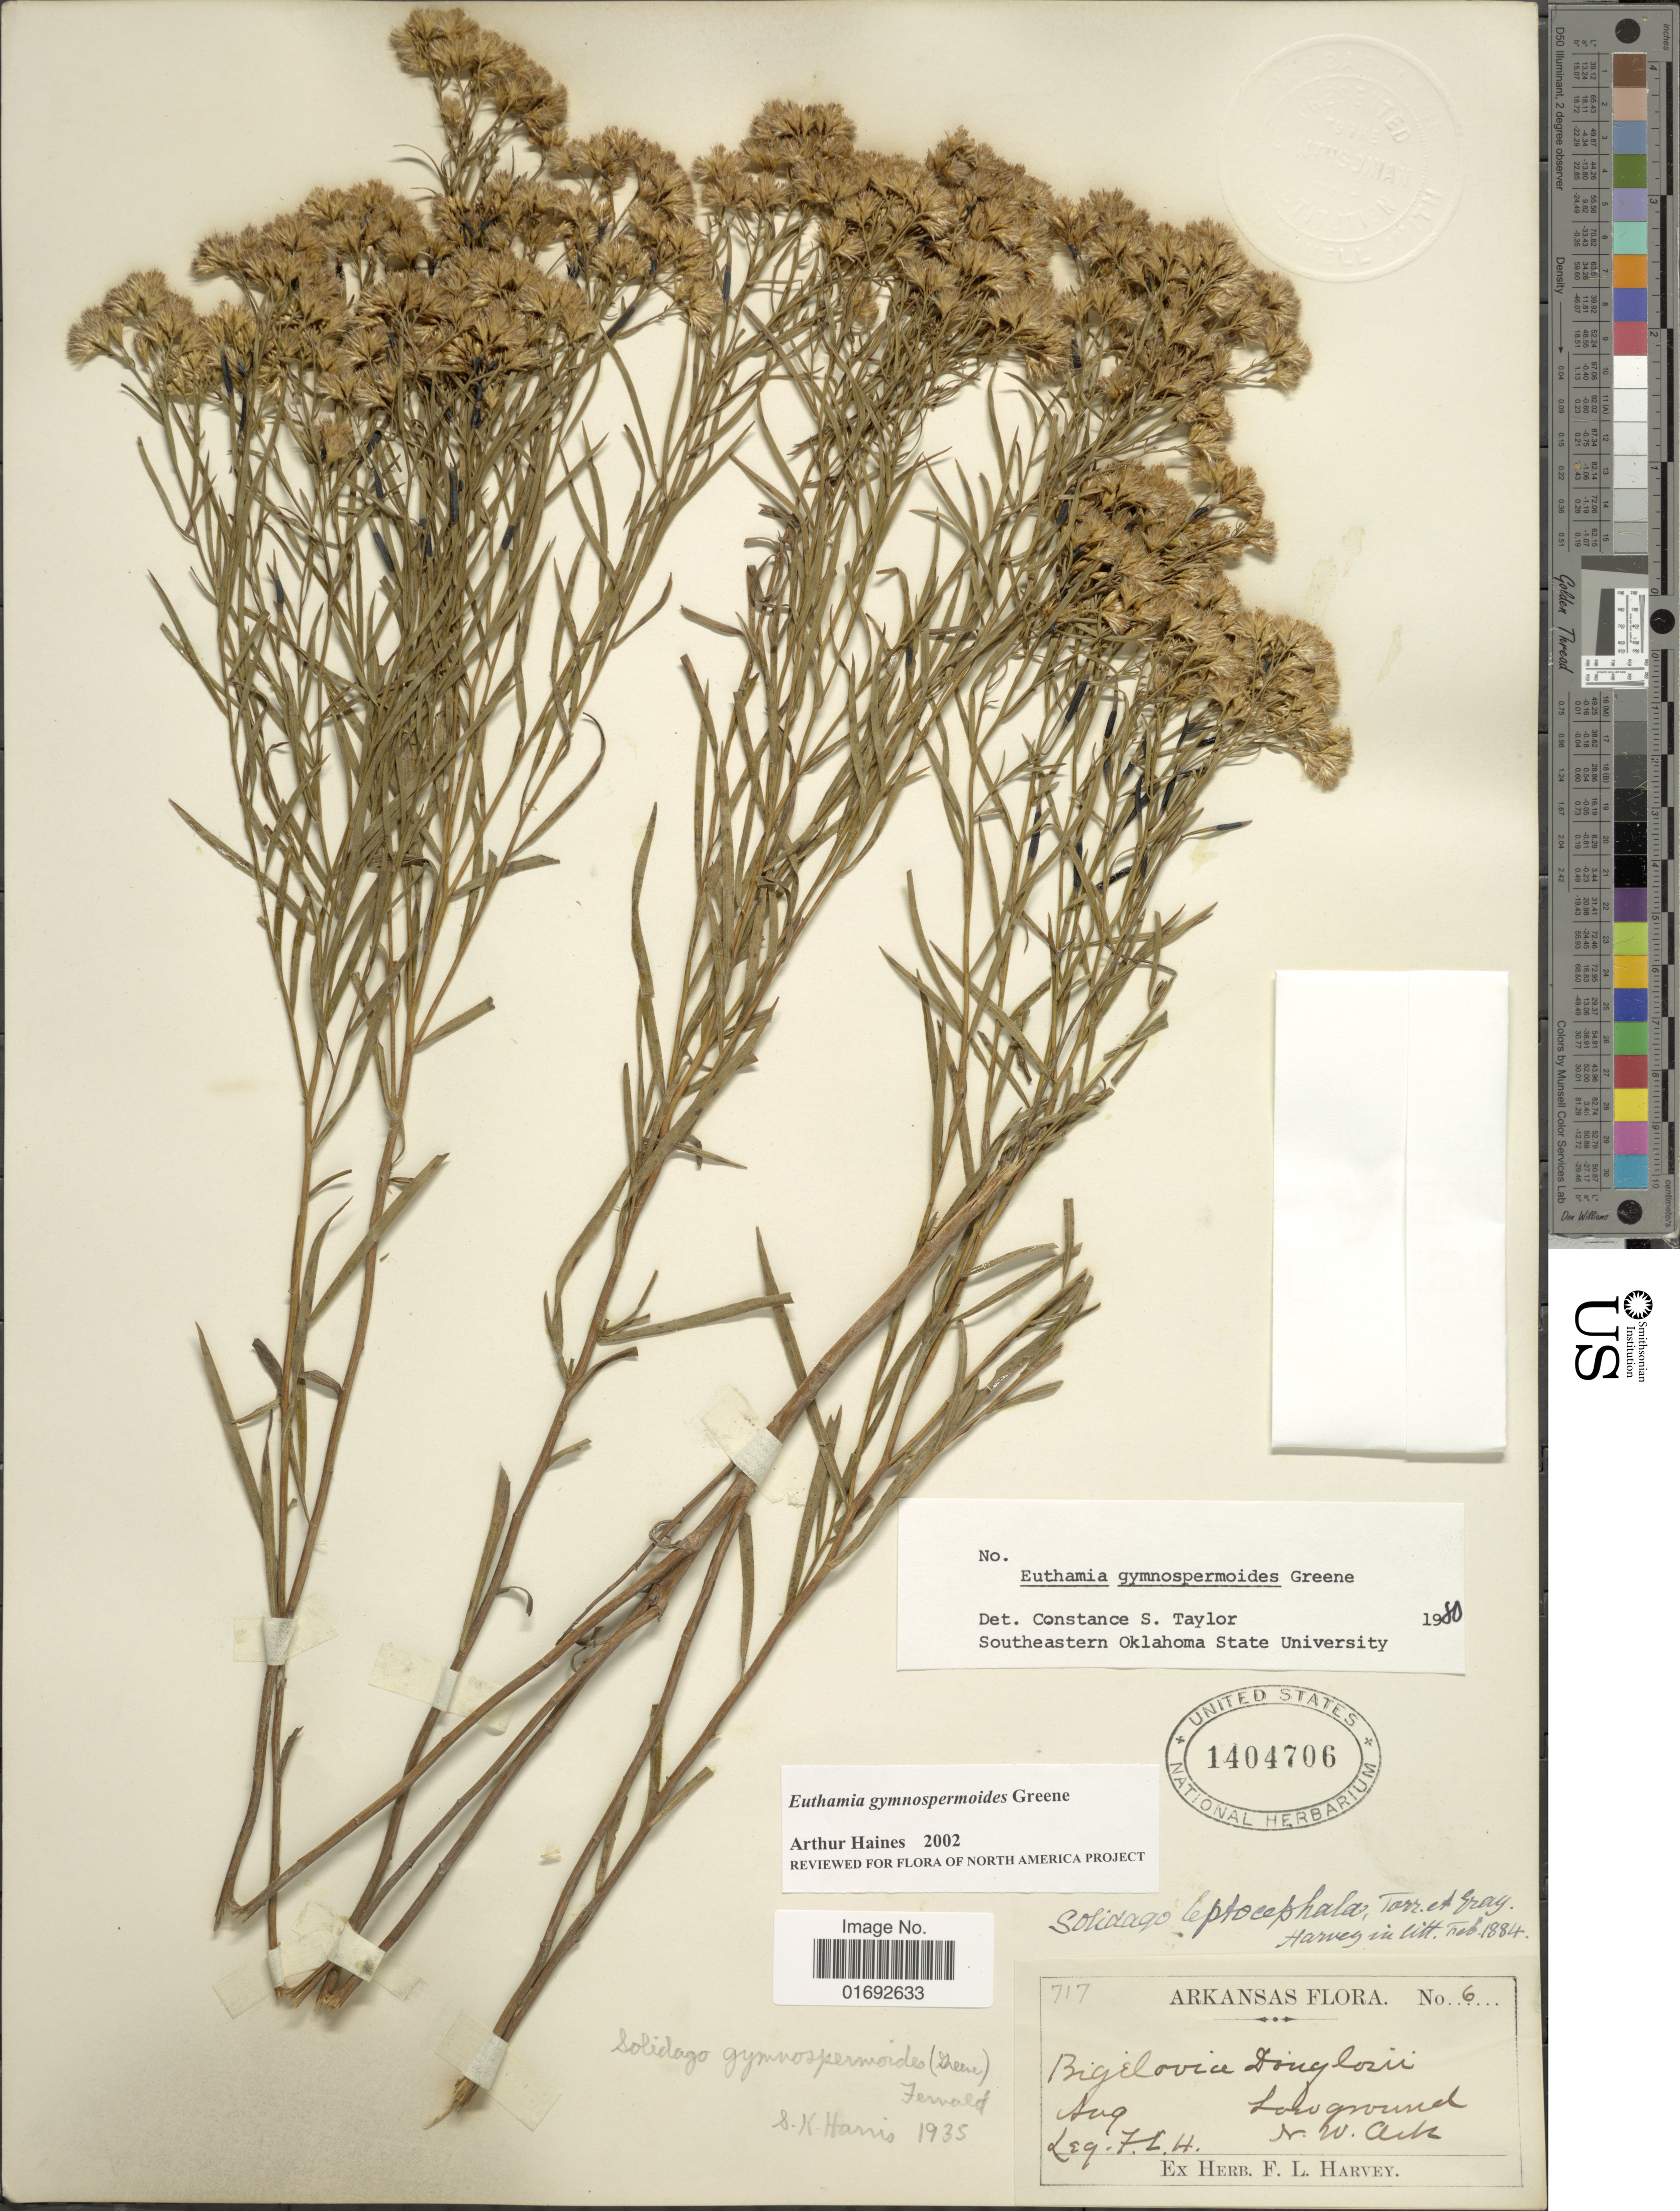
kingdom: Plantae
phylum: Tracheophyta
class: Magnoliopsida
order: Asterales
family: Asteraceae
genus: Euthamia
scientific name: Euthamia gymnospermoides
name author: Greene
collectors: F. L. Harvey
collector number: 6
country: United States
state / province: Arkansas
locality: N. W. Ark.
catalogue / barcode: US 1404706